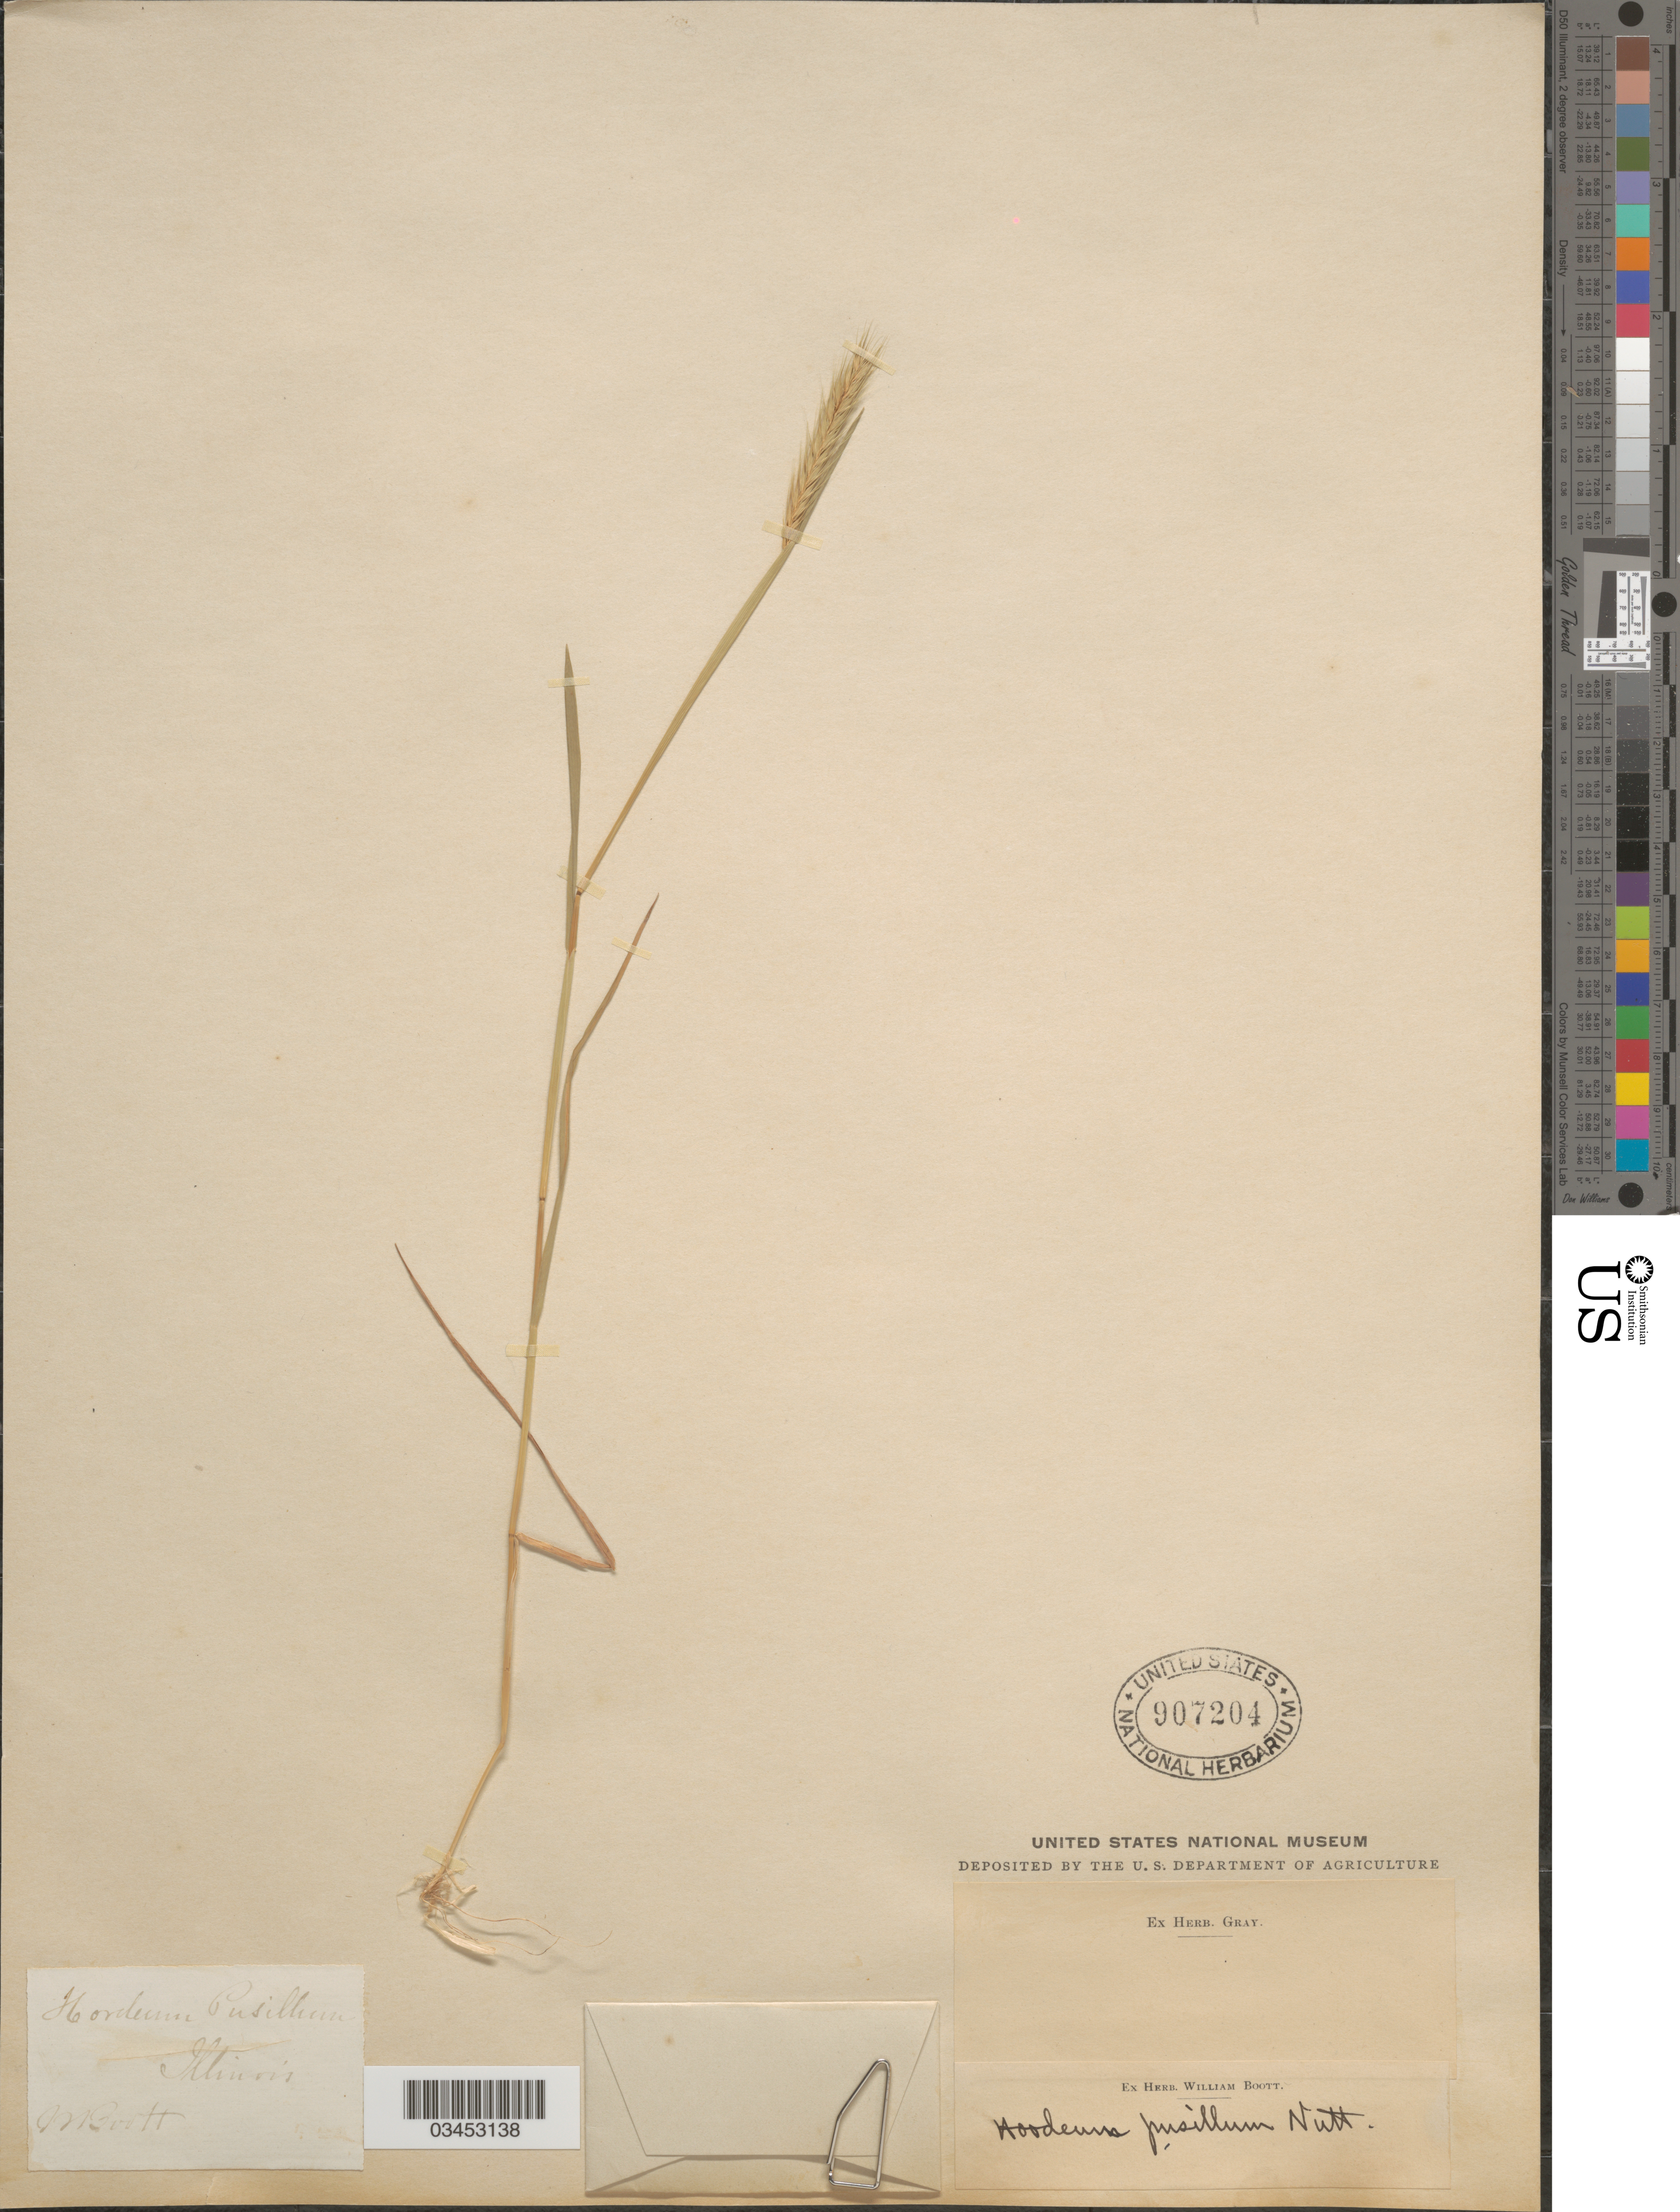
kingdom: Plantae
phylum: Tracheophyta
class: Liliopsida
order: Poales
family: Poaceae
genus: Hordeum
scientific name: Hordeum pusillum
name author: Nutt.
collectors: W. Burtt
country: United States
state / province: Illinois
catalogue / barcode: US 907204